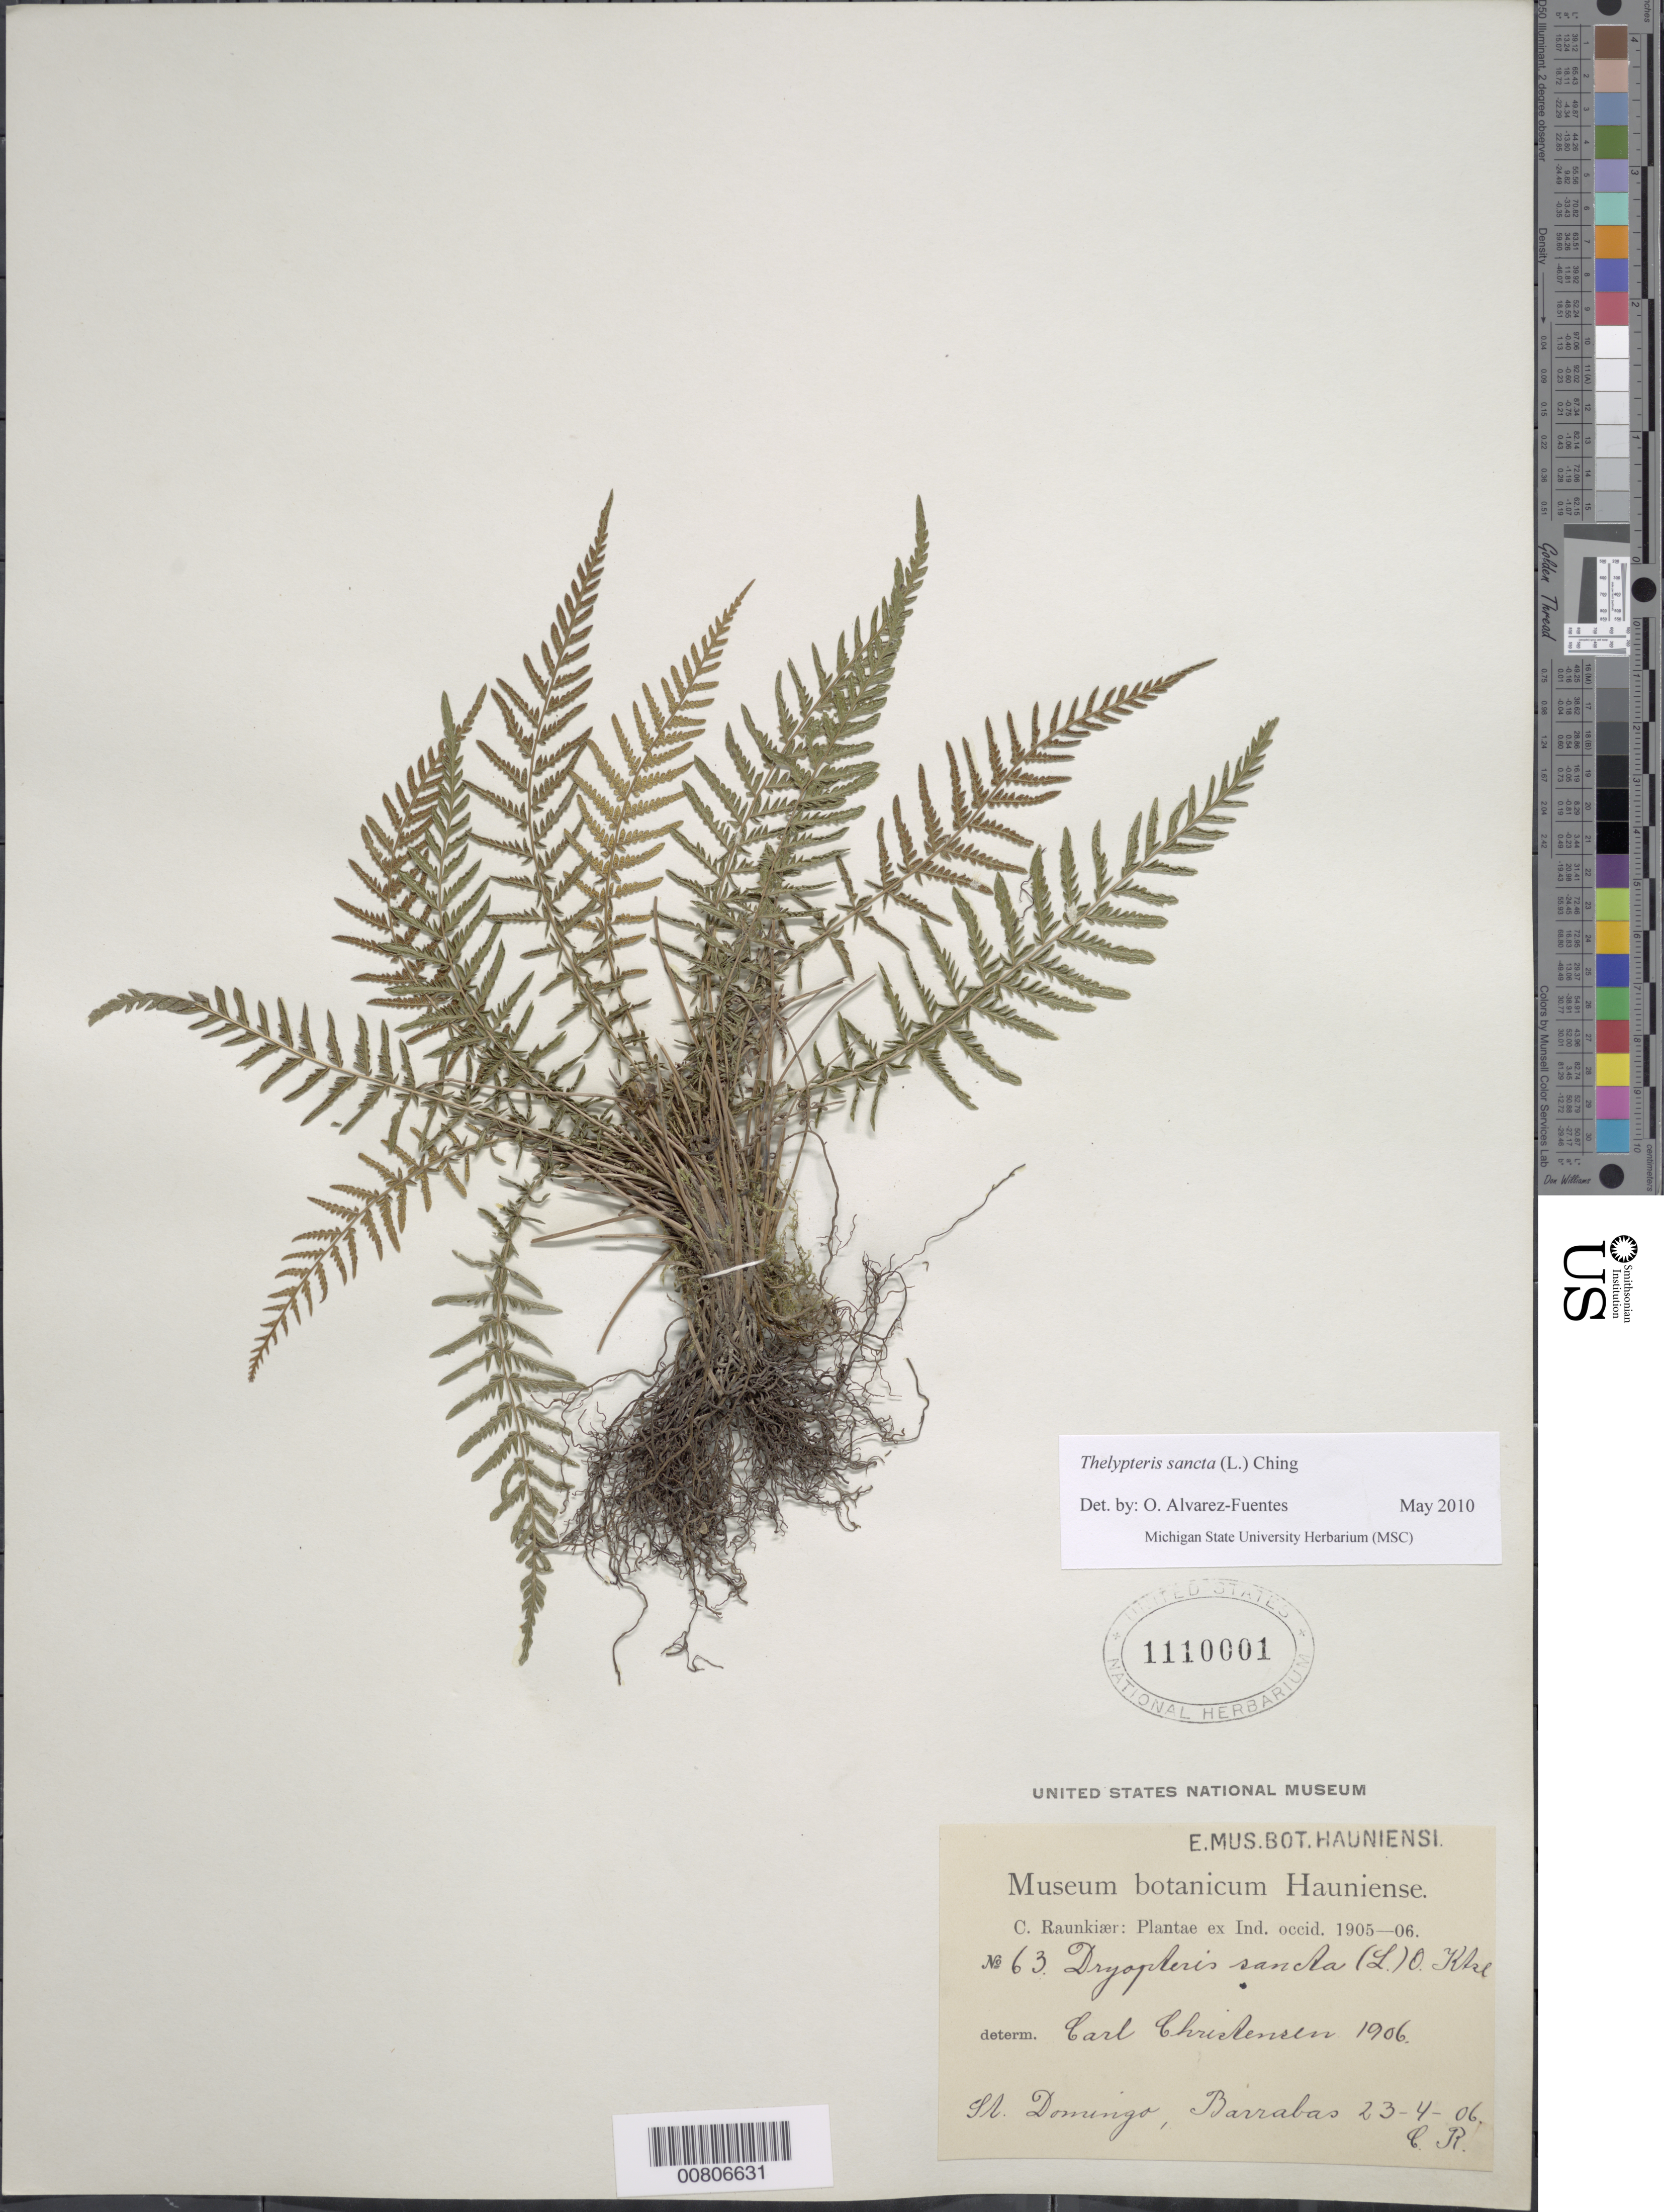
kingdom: Plantae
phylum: Tracheophyta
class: Polypodiopsida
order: Polypodiales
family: Thelypteridaceae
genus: Amauropelta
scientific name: Amauropelta sancta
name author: (L.) Pic. Serm.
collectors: C. C. Raunkiaer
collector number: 63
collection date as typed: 23 Apr 1906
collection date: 1906-04-23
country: Dominican Republic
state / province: Baoruco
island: Hispaniola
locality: Barrabas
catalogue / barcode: US 1110001